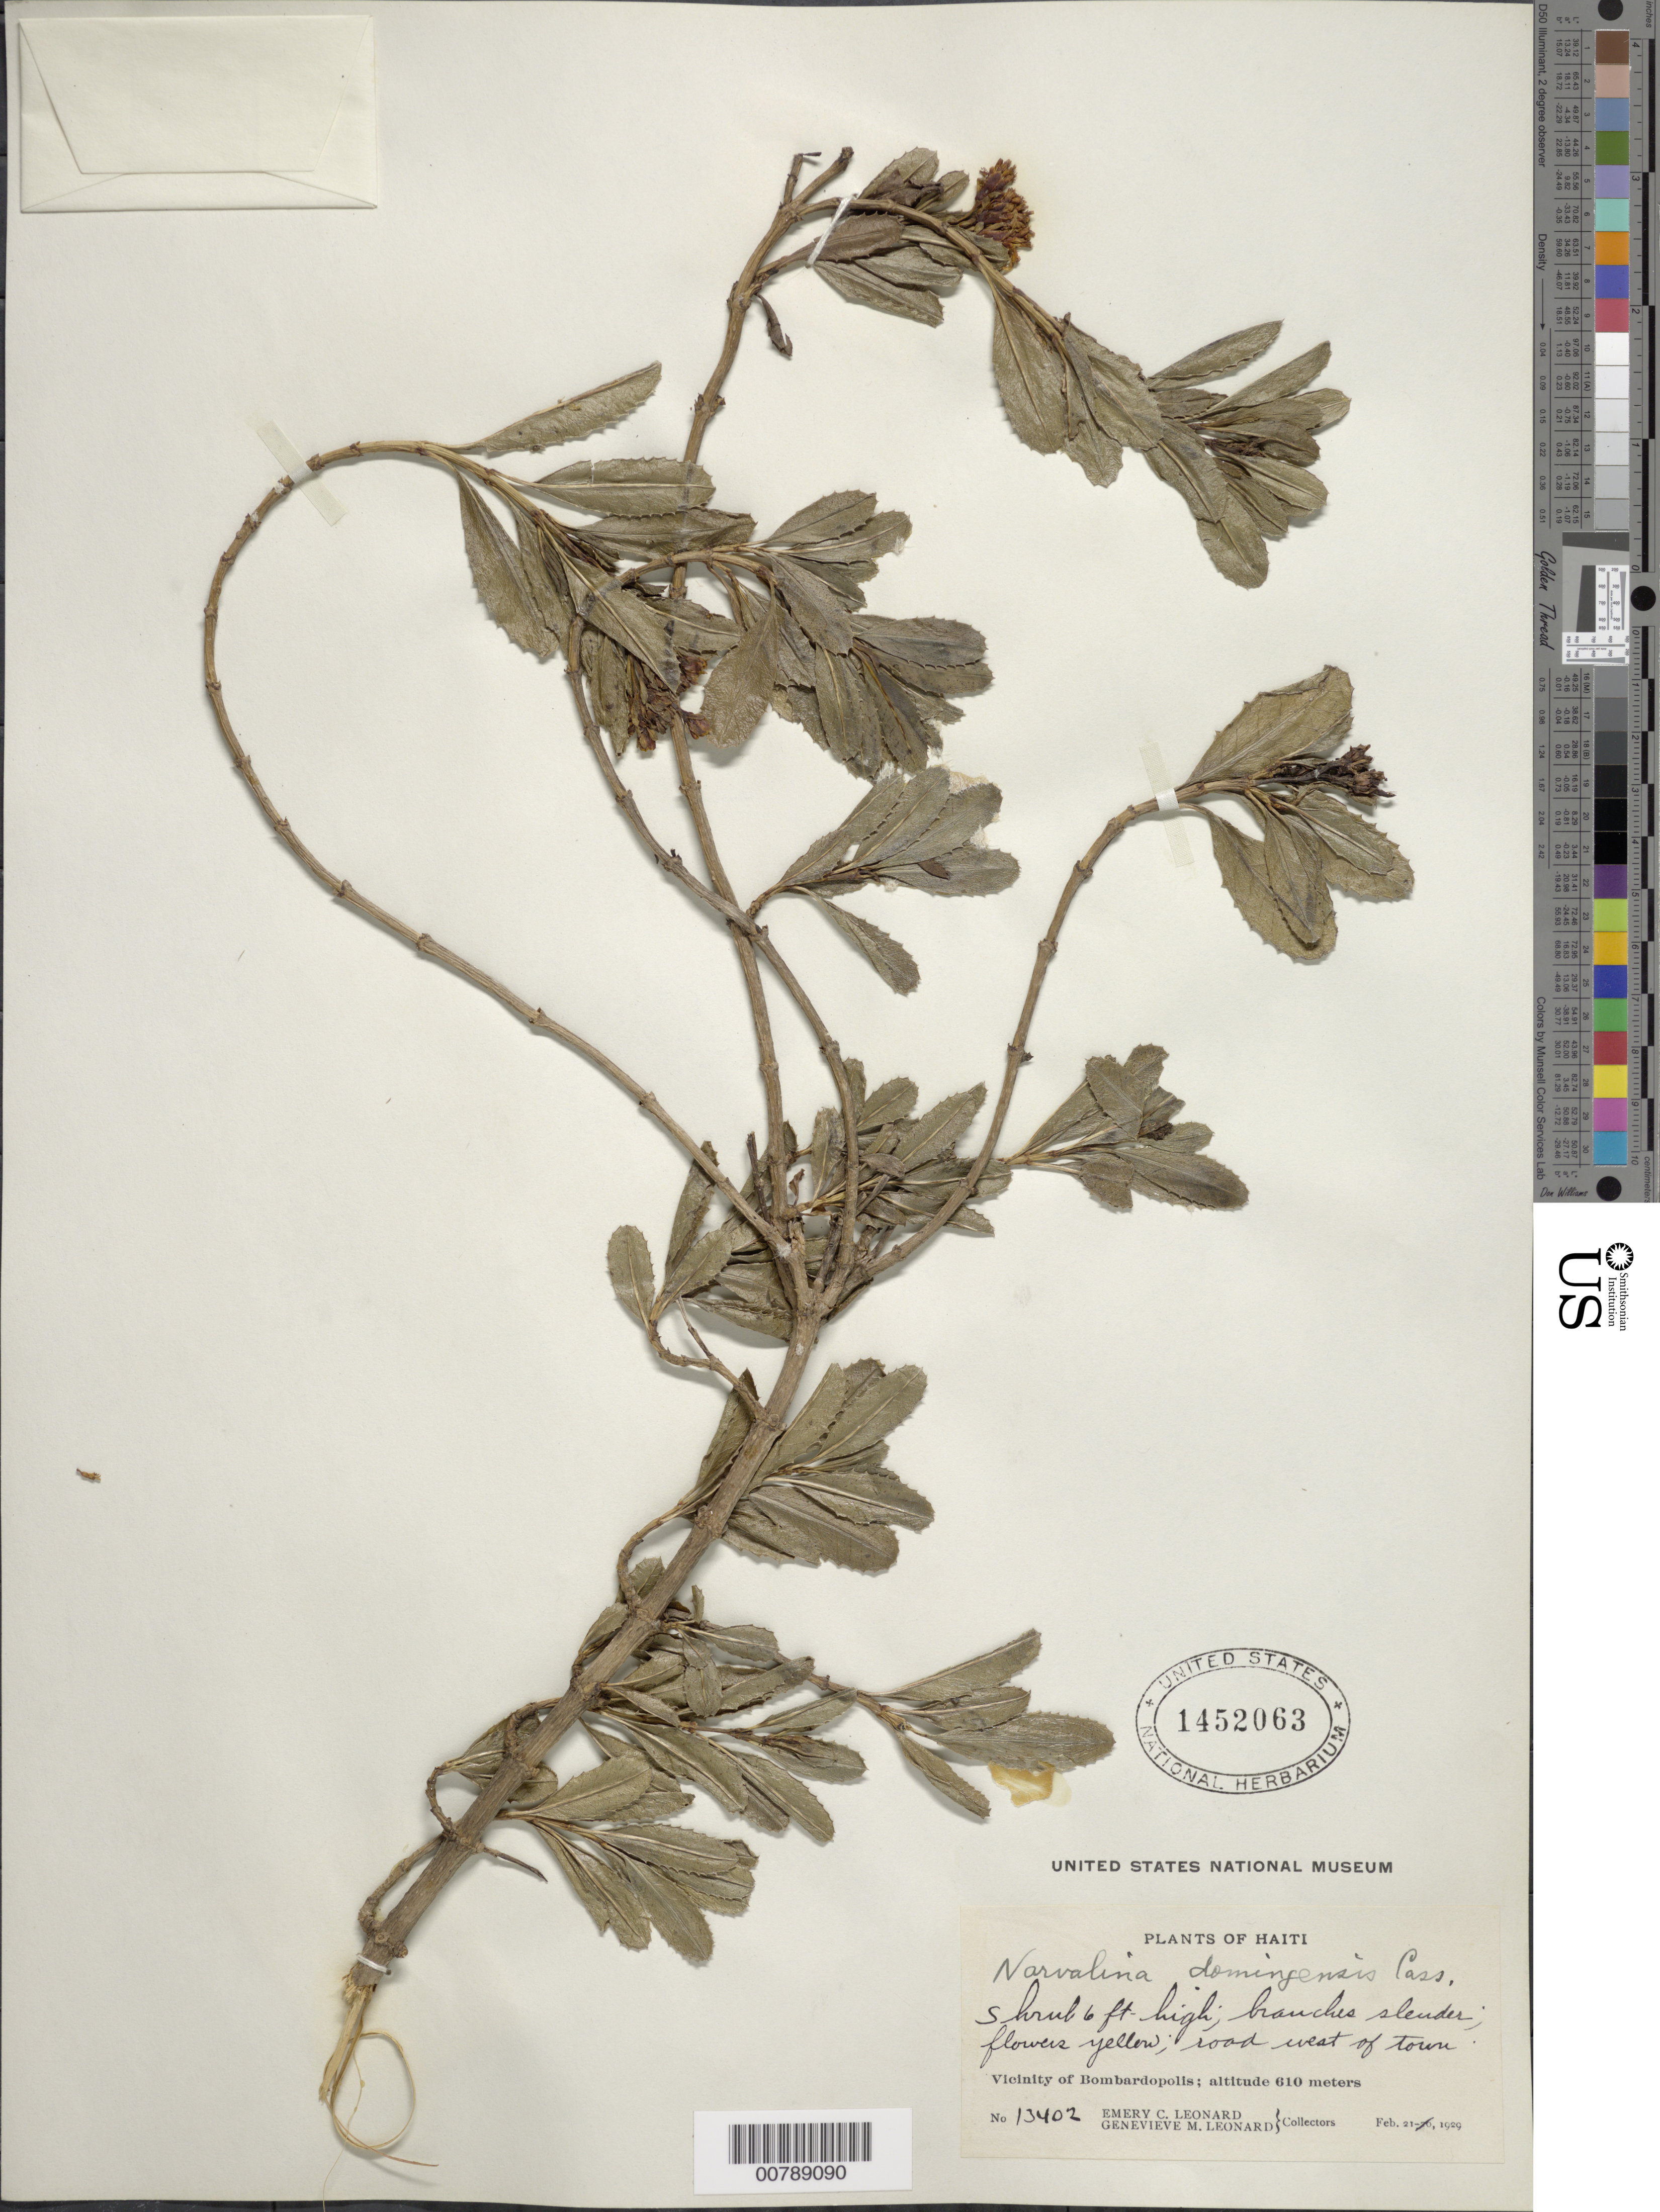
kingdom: Plantae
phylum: Tracheophyta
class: Magnoliopsida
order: Asterales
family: Asteraceae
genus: Narvalina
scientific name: Narvalina domingensis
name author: (Cass.) Less.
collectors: E. C. Leonard & G. M. Leonard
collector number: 13402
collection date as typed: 21 Feb 1929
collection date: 1929-02-21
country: Haiti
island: Hispaniola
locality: Vicinity of Bombardopolis; road west of town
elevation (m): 610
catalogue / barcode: US 1452063